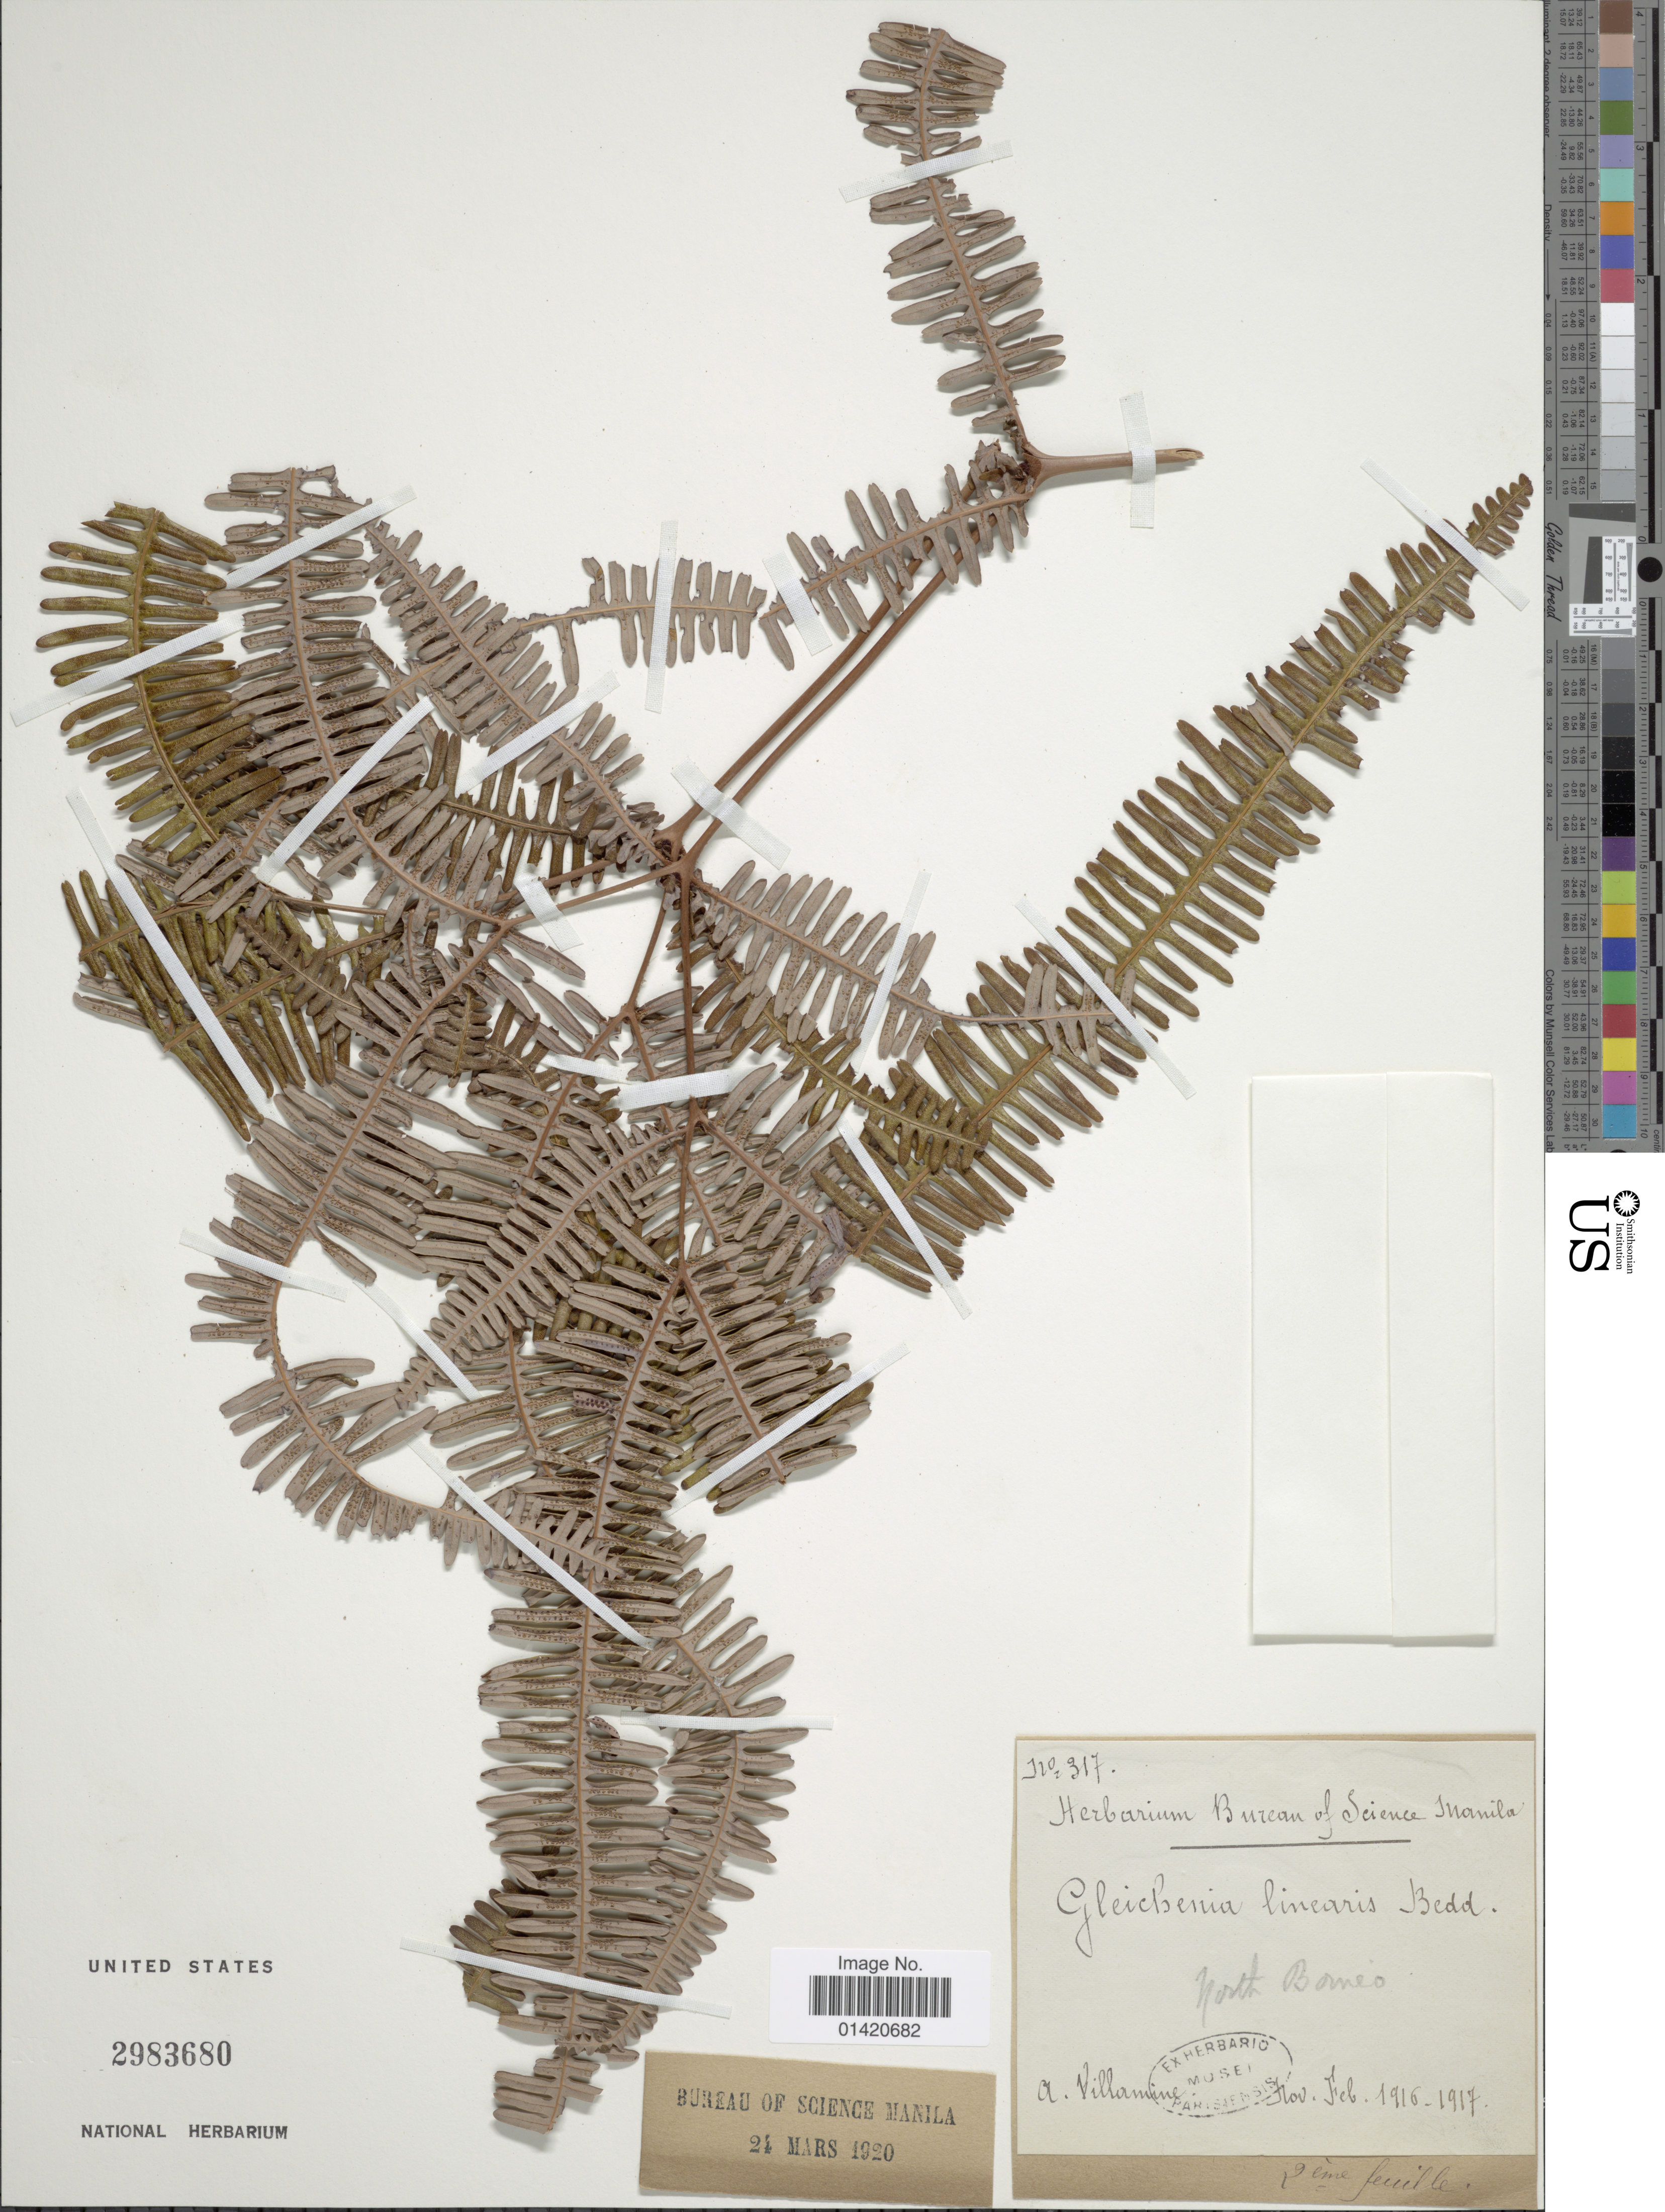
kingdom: Plantae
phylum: Tracheophyta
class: Polypodiopsida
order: Gleicheniales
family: Gleicheniaceae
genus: Dicranopteris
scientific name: Dicranopteris linearis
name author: (Burm. f.) Underw.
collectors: A. Villamine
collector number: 317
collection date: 1916-11/1917-02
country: Malaysia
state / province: Sabah / Sarawak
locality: North Borneo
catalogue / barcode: US 2983680